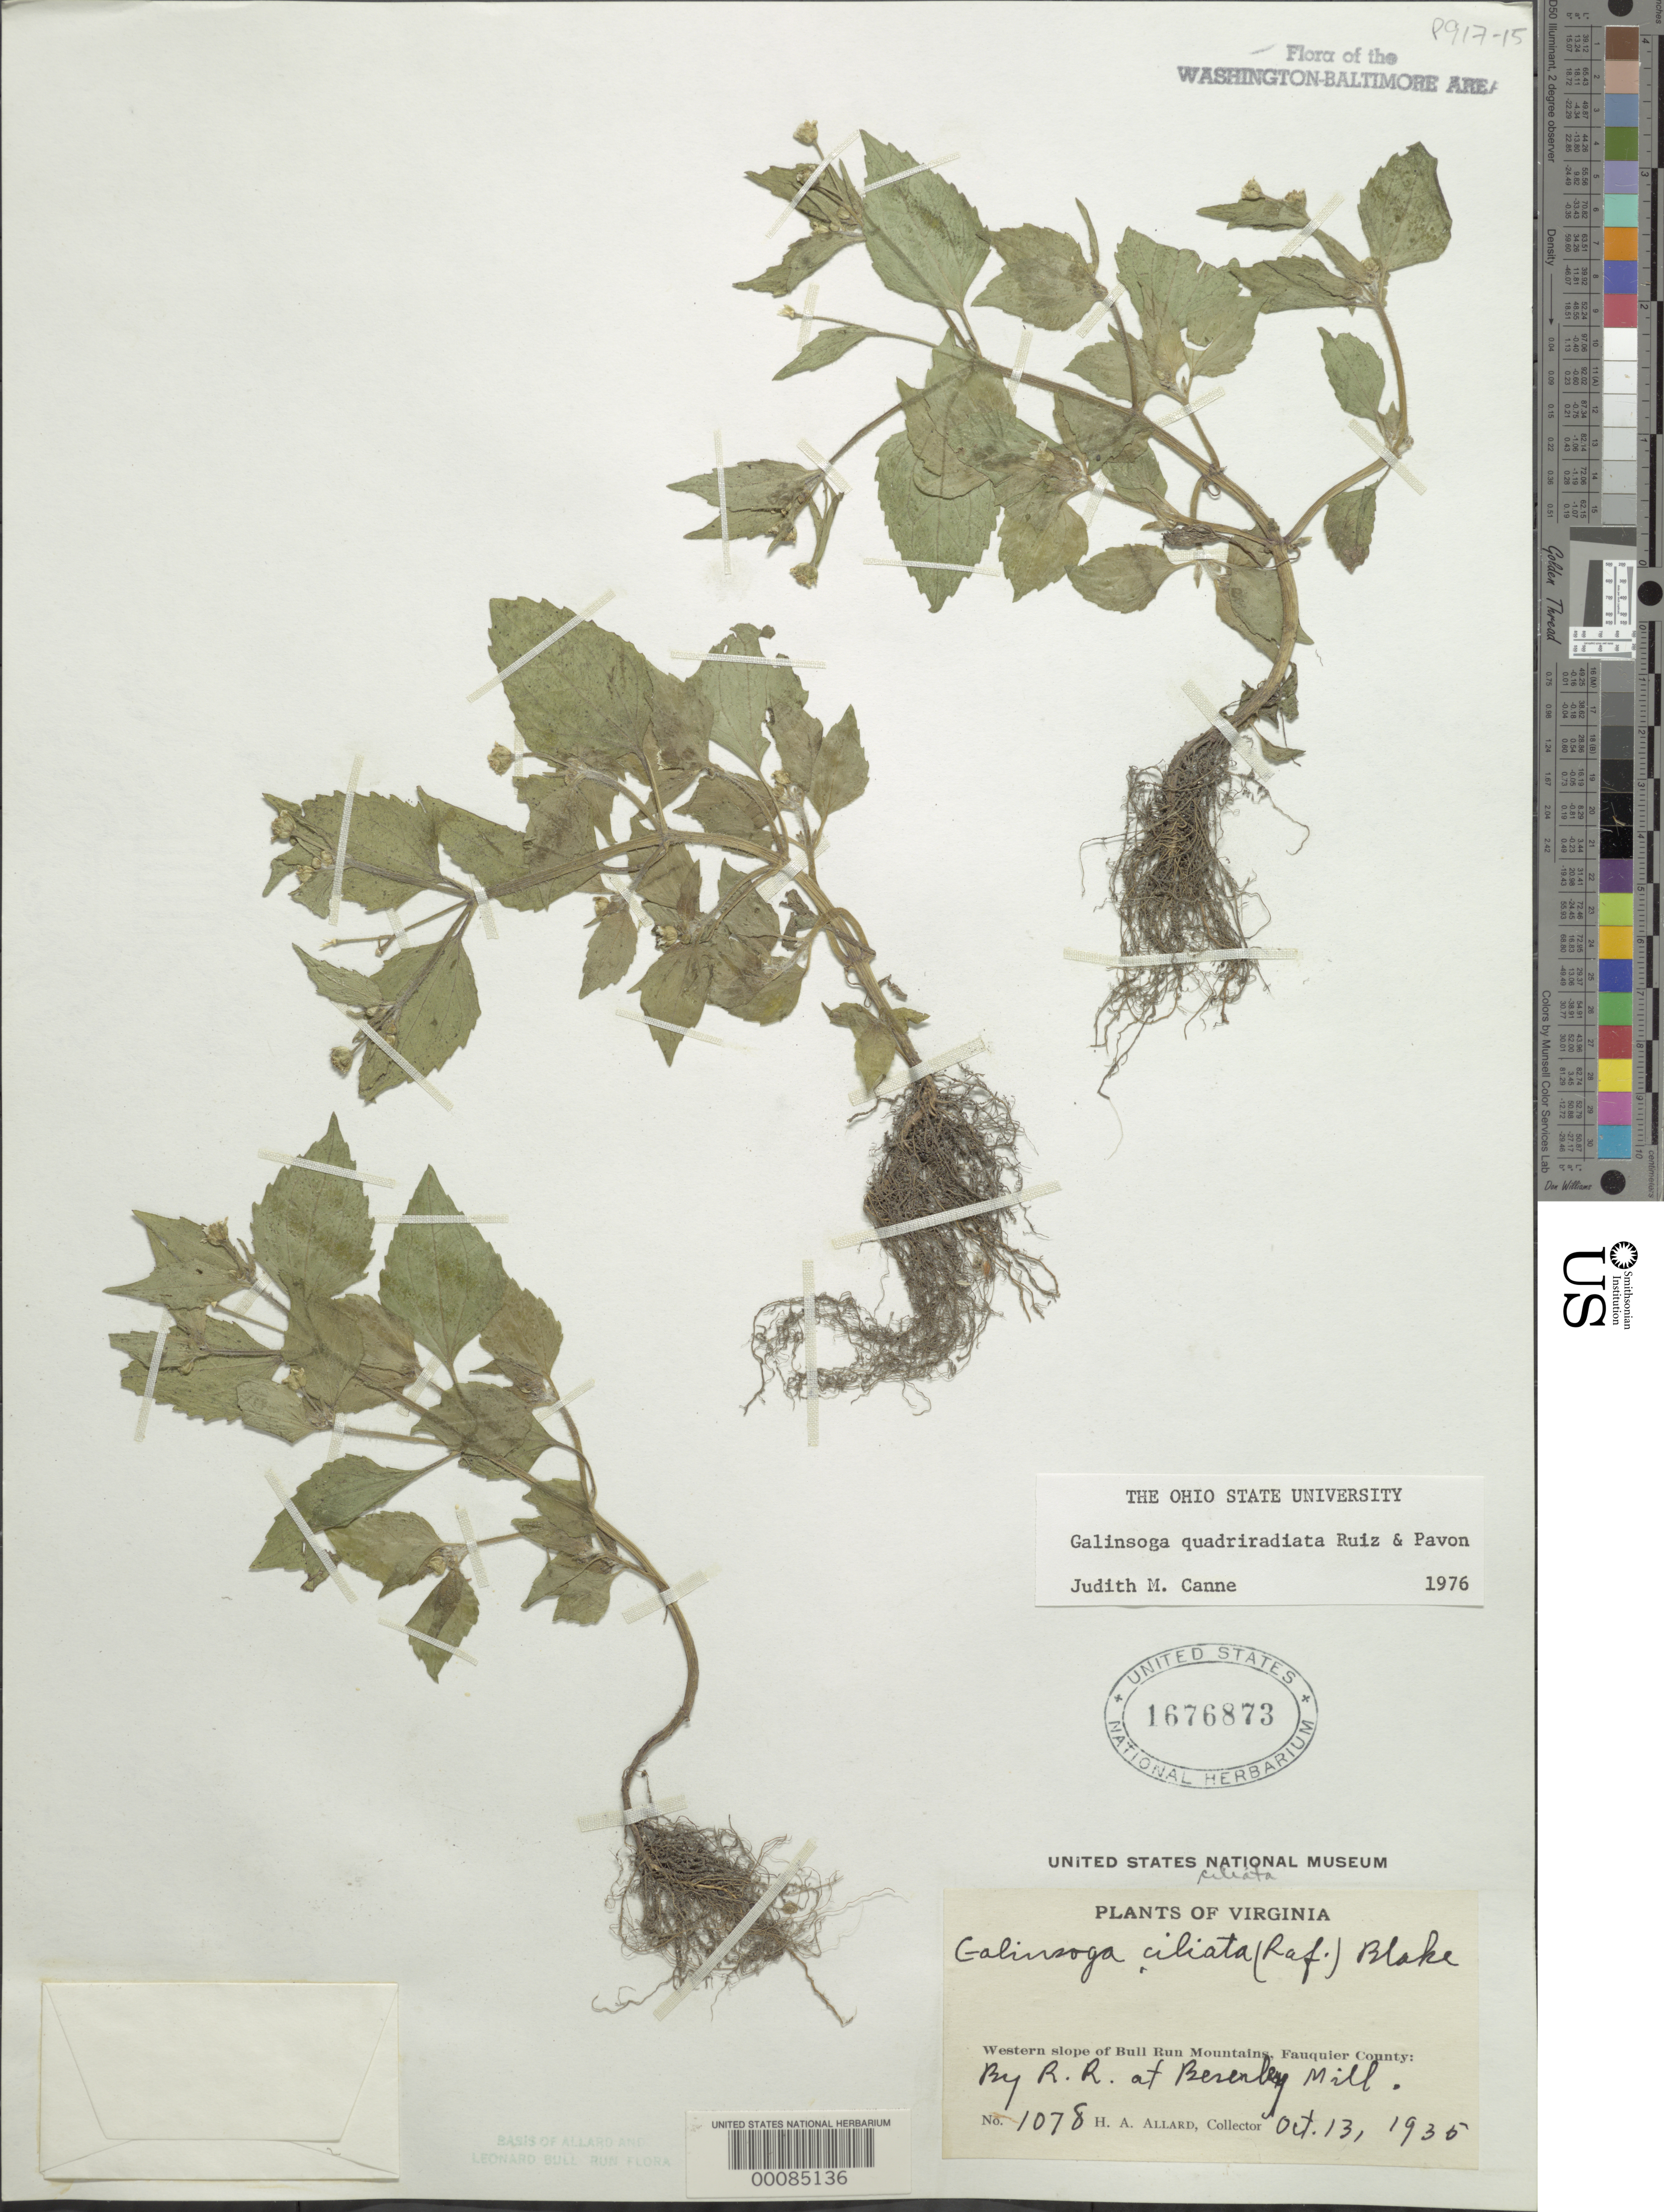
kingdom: Plantae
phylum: Tracheophyta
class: Magnoliopsida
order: Asterales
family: Asteraceae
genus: Galinsoga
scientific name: Galinsoga quadriradiata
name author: Ruiz & Pav.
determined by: Canne-Hilliker, J. M.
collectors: H. A. Allard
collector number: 1078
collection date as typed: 13 Oct 1935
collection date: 1935-10-13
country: United States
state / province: Virginia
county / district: Fauquier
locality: Beverley Mill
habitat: Railroad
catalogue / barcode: US 1676873